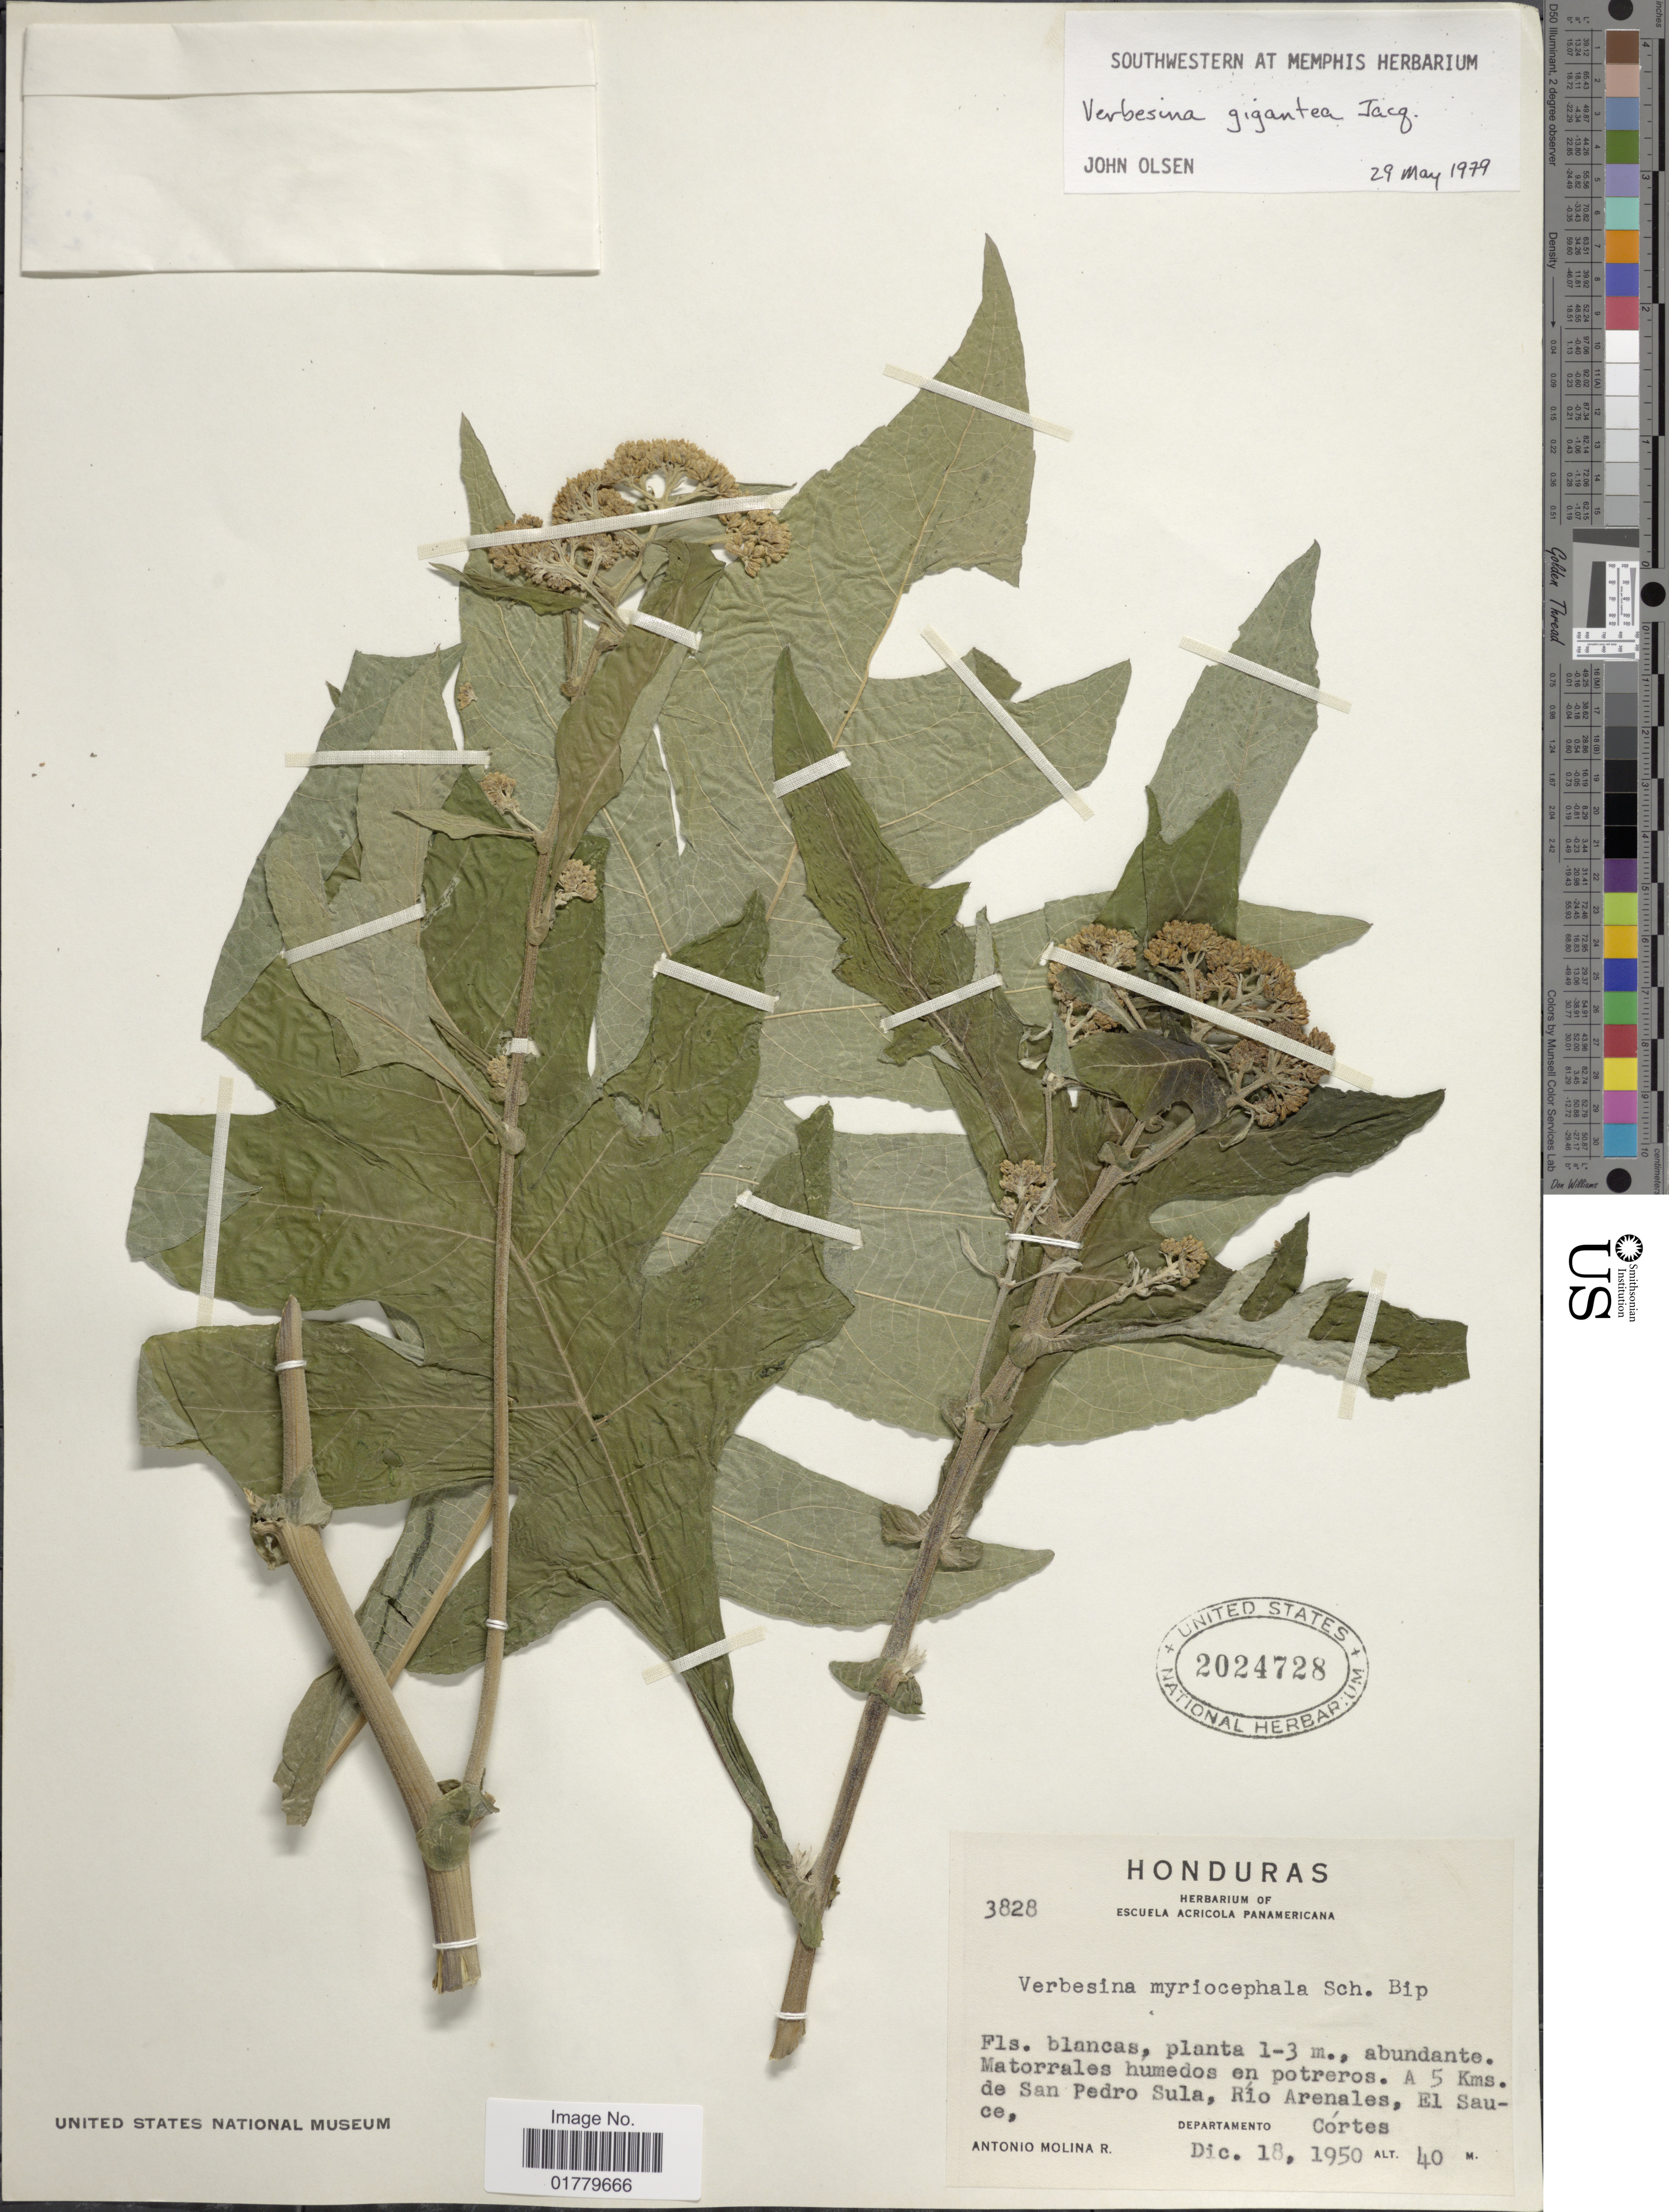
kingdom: Plantae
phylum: Tracheophyta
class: Magnoliopsida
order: Asterales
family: Asteraceae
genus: Verbesina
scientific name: Verbesina gigantea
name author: Jacq.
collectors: A. Molina R.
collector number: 3828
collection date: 1950-12-18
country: Honduras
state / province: Cortés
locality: A 5 Kms. de San Pedro Sula, Río Arenales, El Sauce, Departamento Córtes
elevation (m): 40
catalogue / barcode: US 2024728